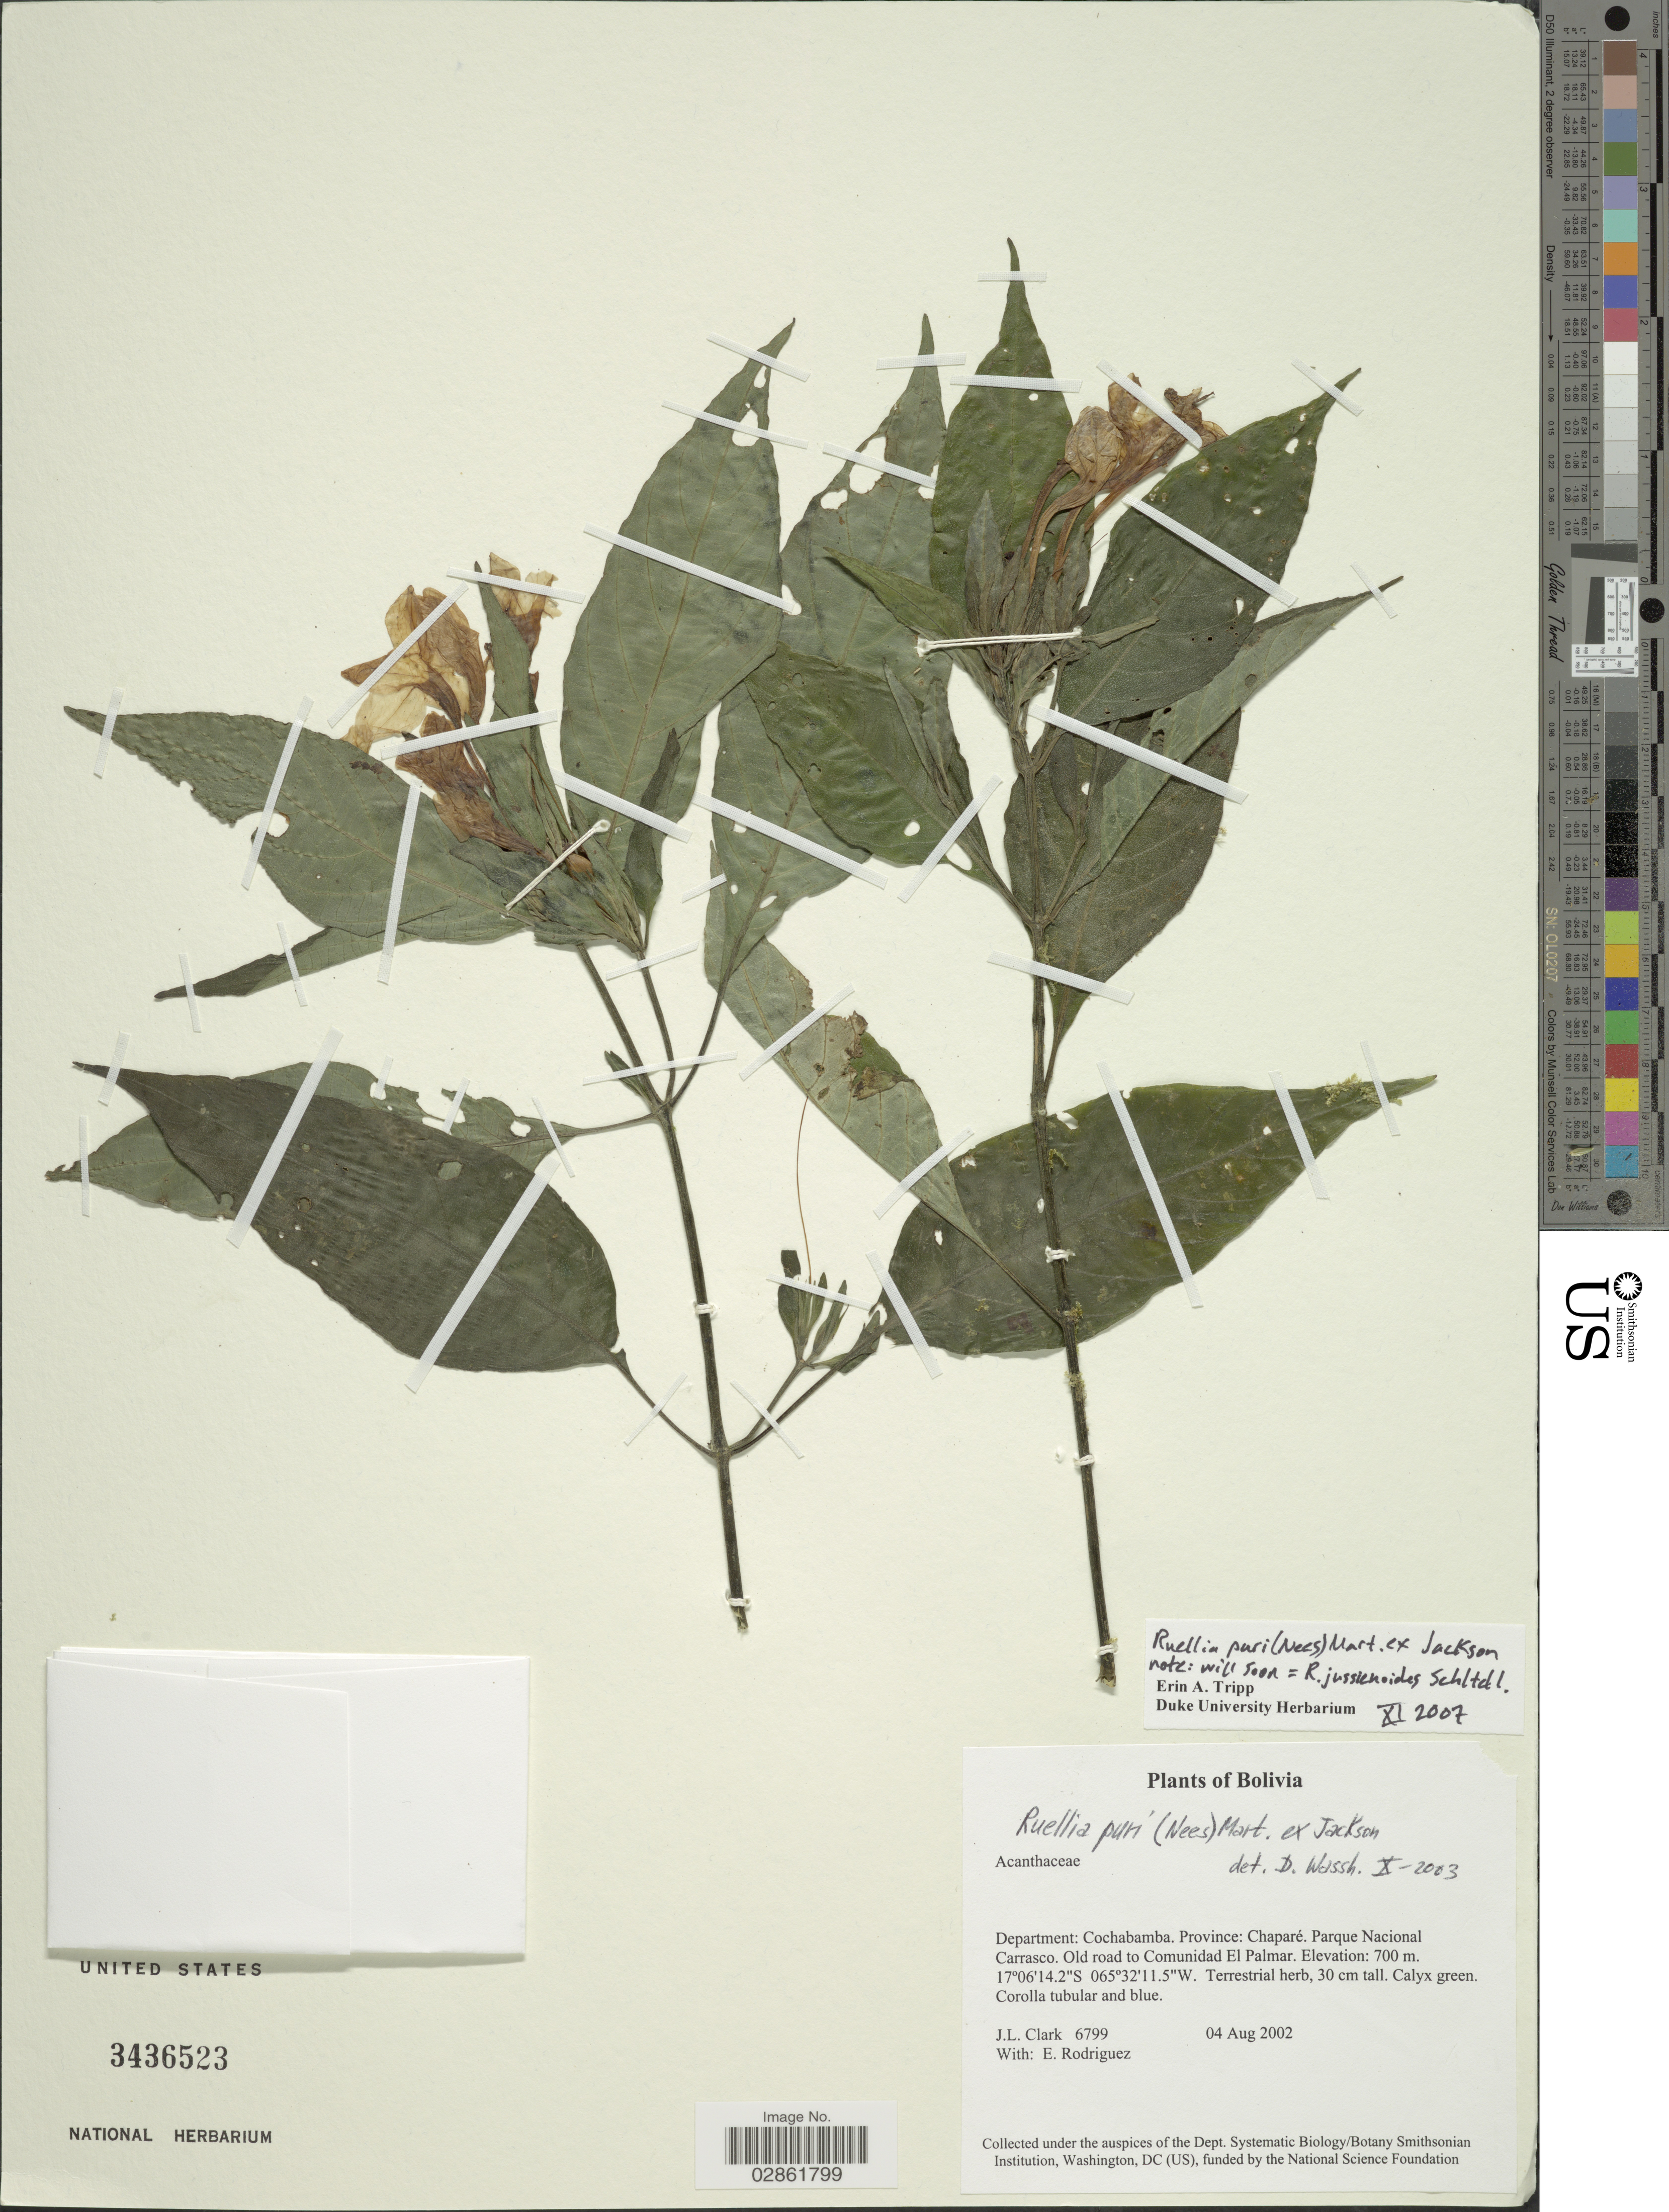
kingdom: Plantae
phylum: Tracheophyta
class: Magnoliopsida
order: Lamiales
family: Acanthaceae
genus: Ruellia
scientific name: Ruellia puri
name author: Mart. ex Nees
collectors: J. L. Clark & E. Rodriguez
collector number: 6799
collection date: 2002-08-04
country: Bolivia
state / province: Cochabamba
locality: Department: Cochabamba. Province: Chaparé. Parque Nacional Carrasco. Old road to Comunidad El Palmar.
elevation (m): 700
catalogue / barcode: US 3436523